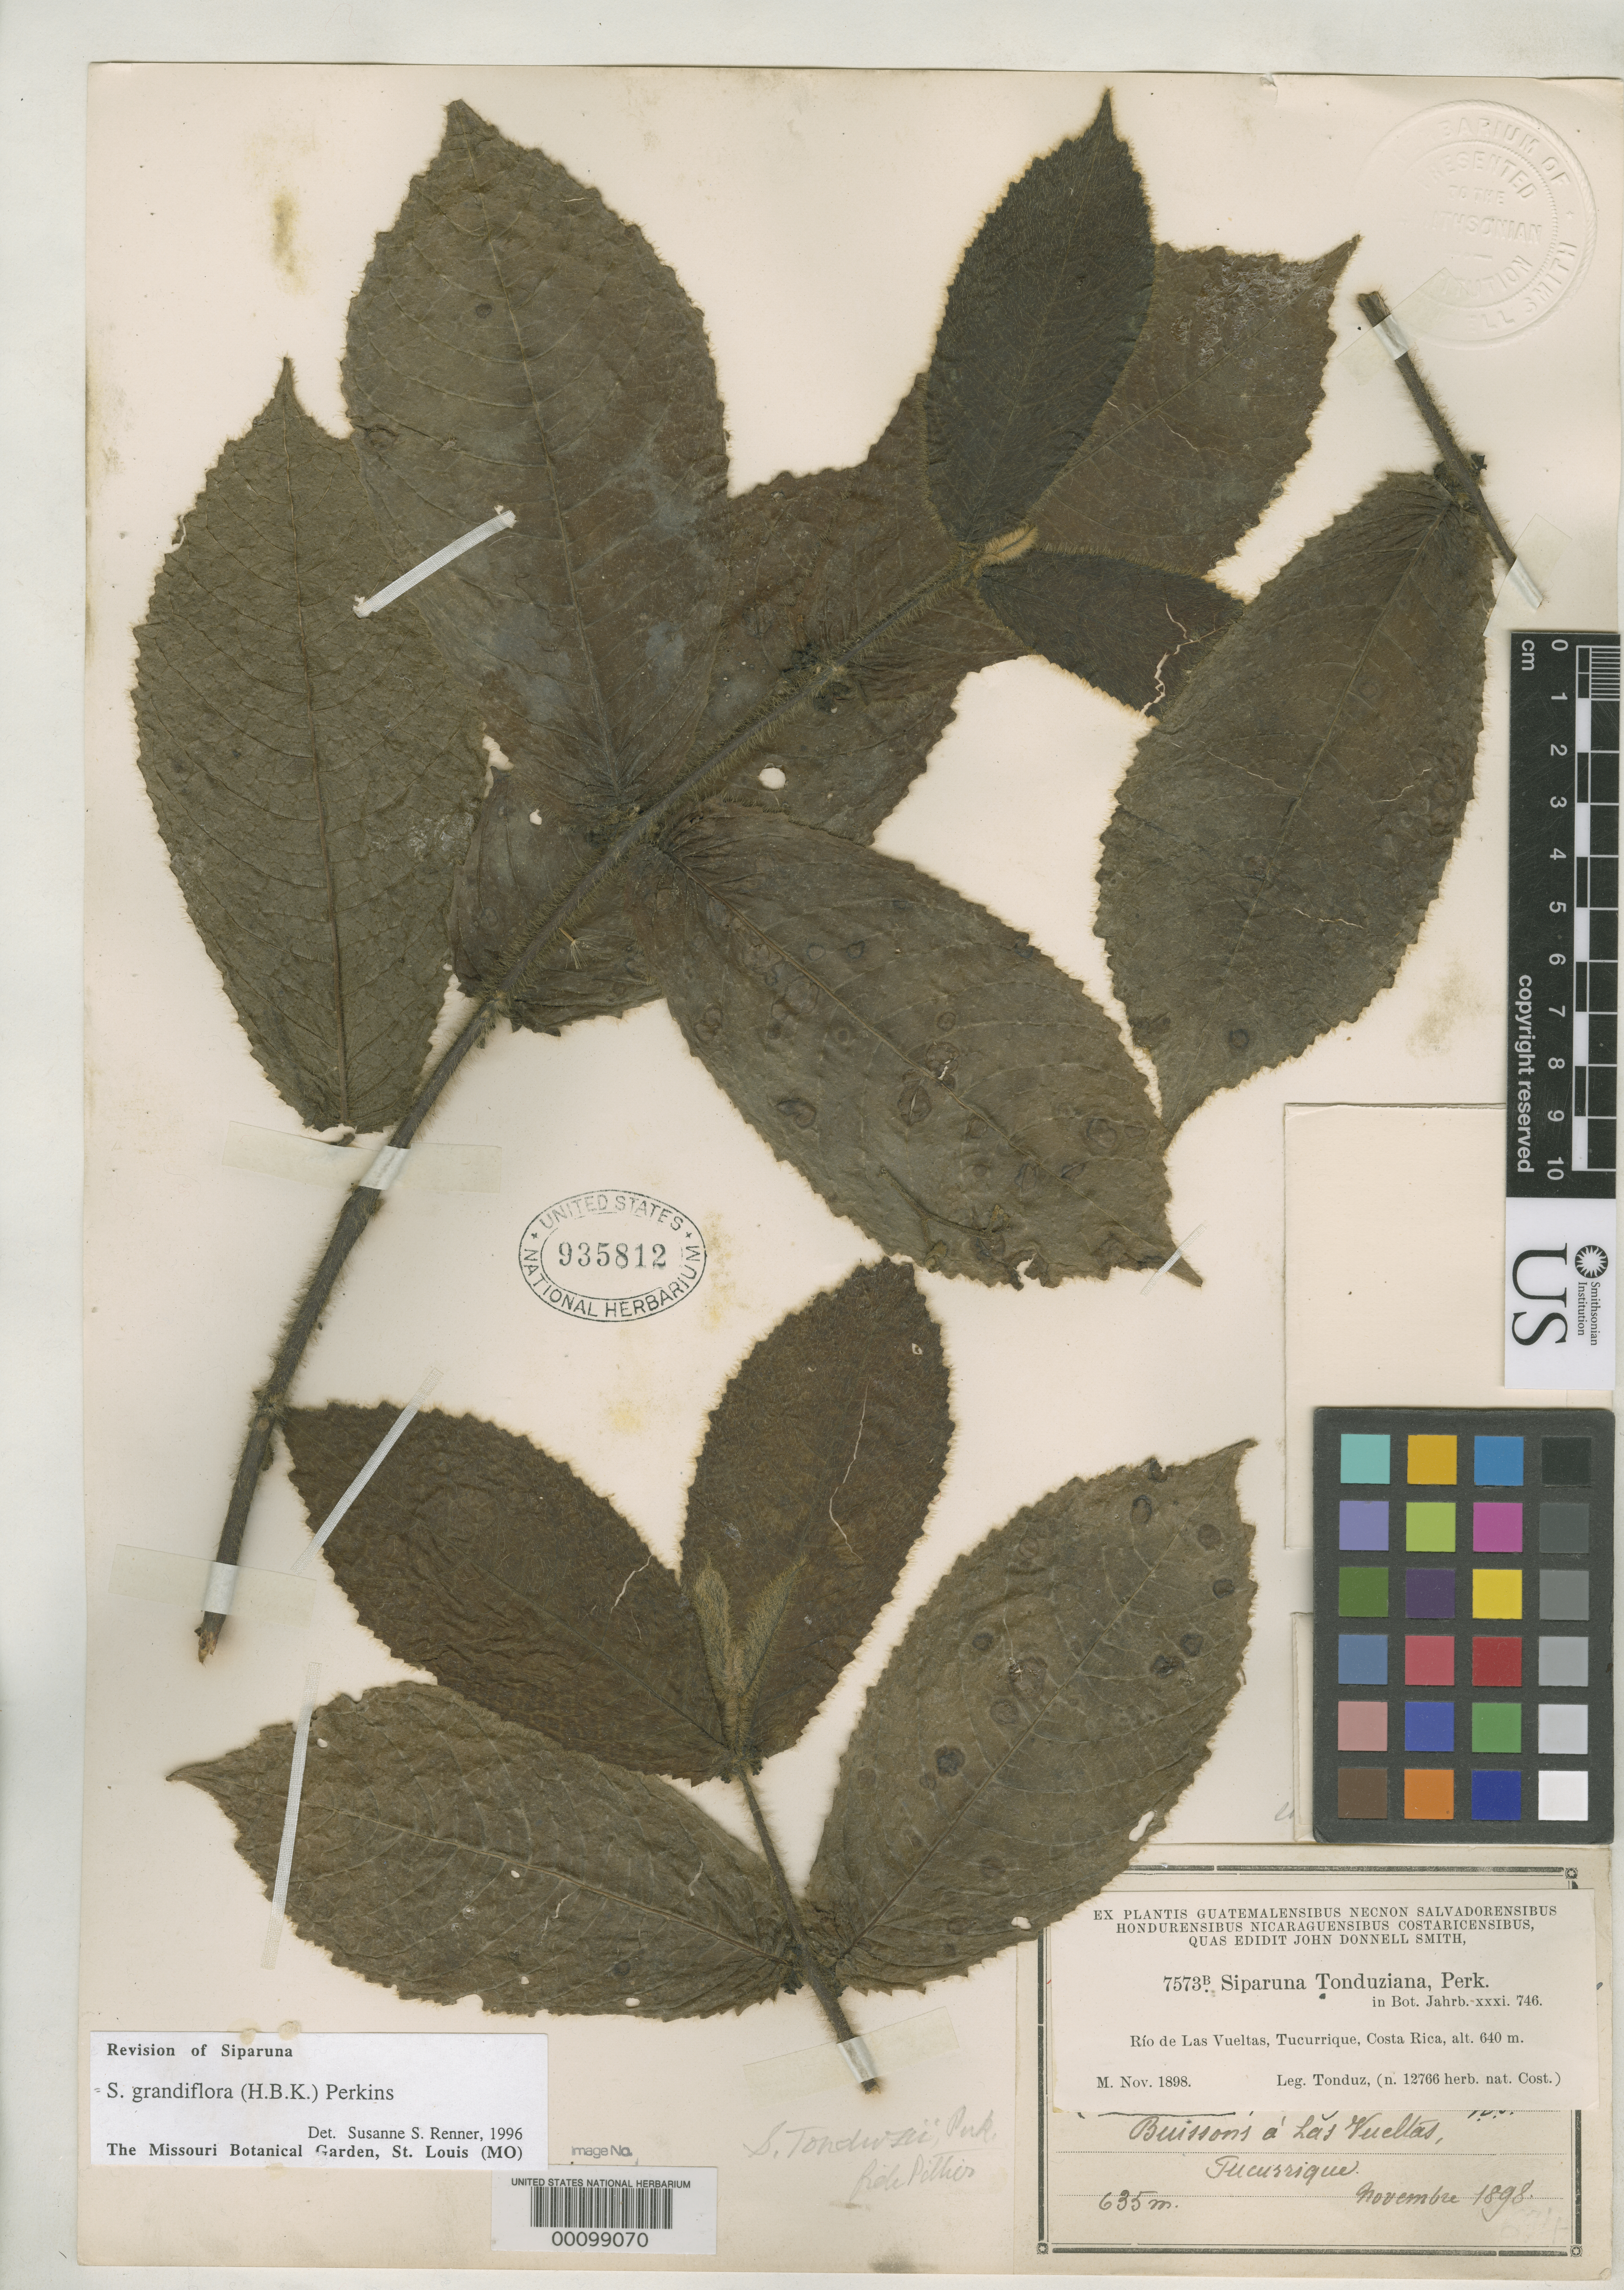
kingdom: Plantae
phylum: Tracheophyta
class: Magnoliopsida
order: Laurales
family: Siparunaceae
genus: Siparuna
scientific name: Siparuna tonduziana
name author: Perkins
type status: Isotype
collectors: A. Tonduz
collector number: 12766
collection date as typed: Nov 1898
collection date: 1898-11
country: Costa Rica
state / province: San José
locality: Near las Vueltas, Tucurrique.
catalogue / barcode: US 935812